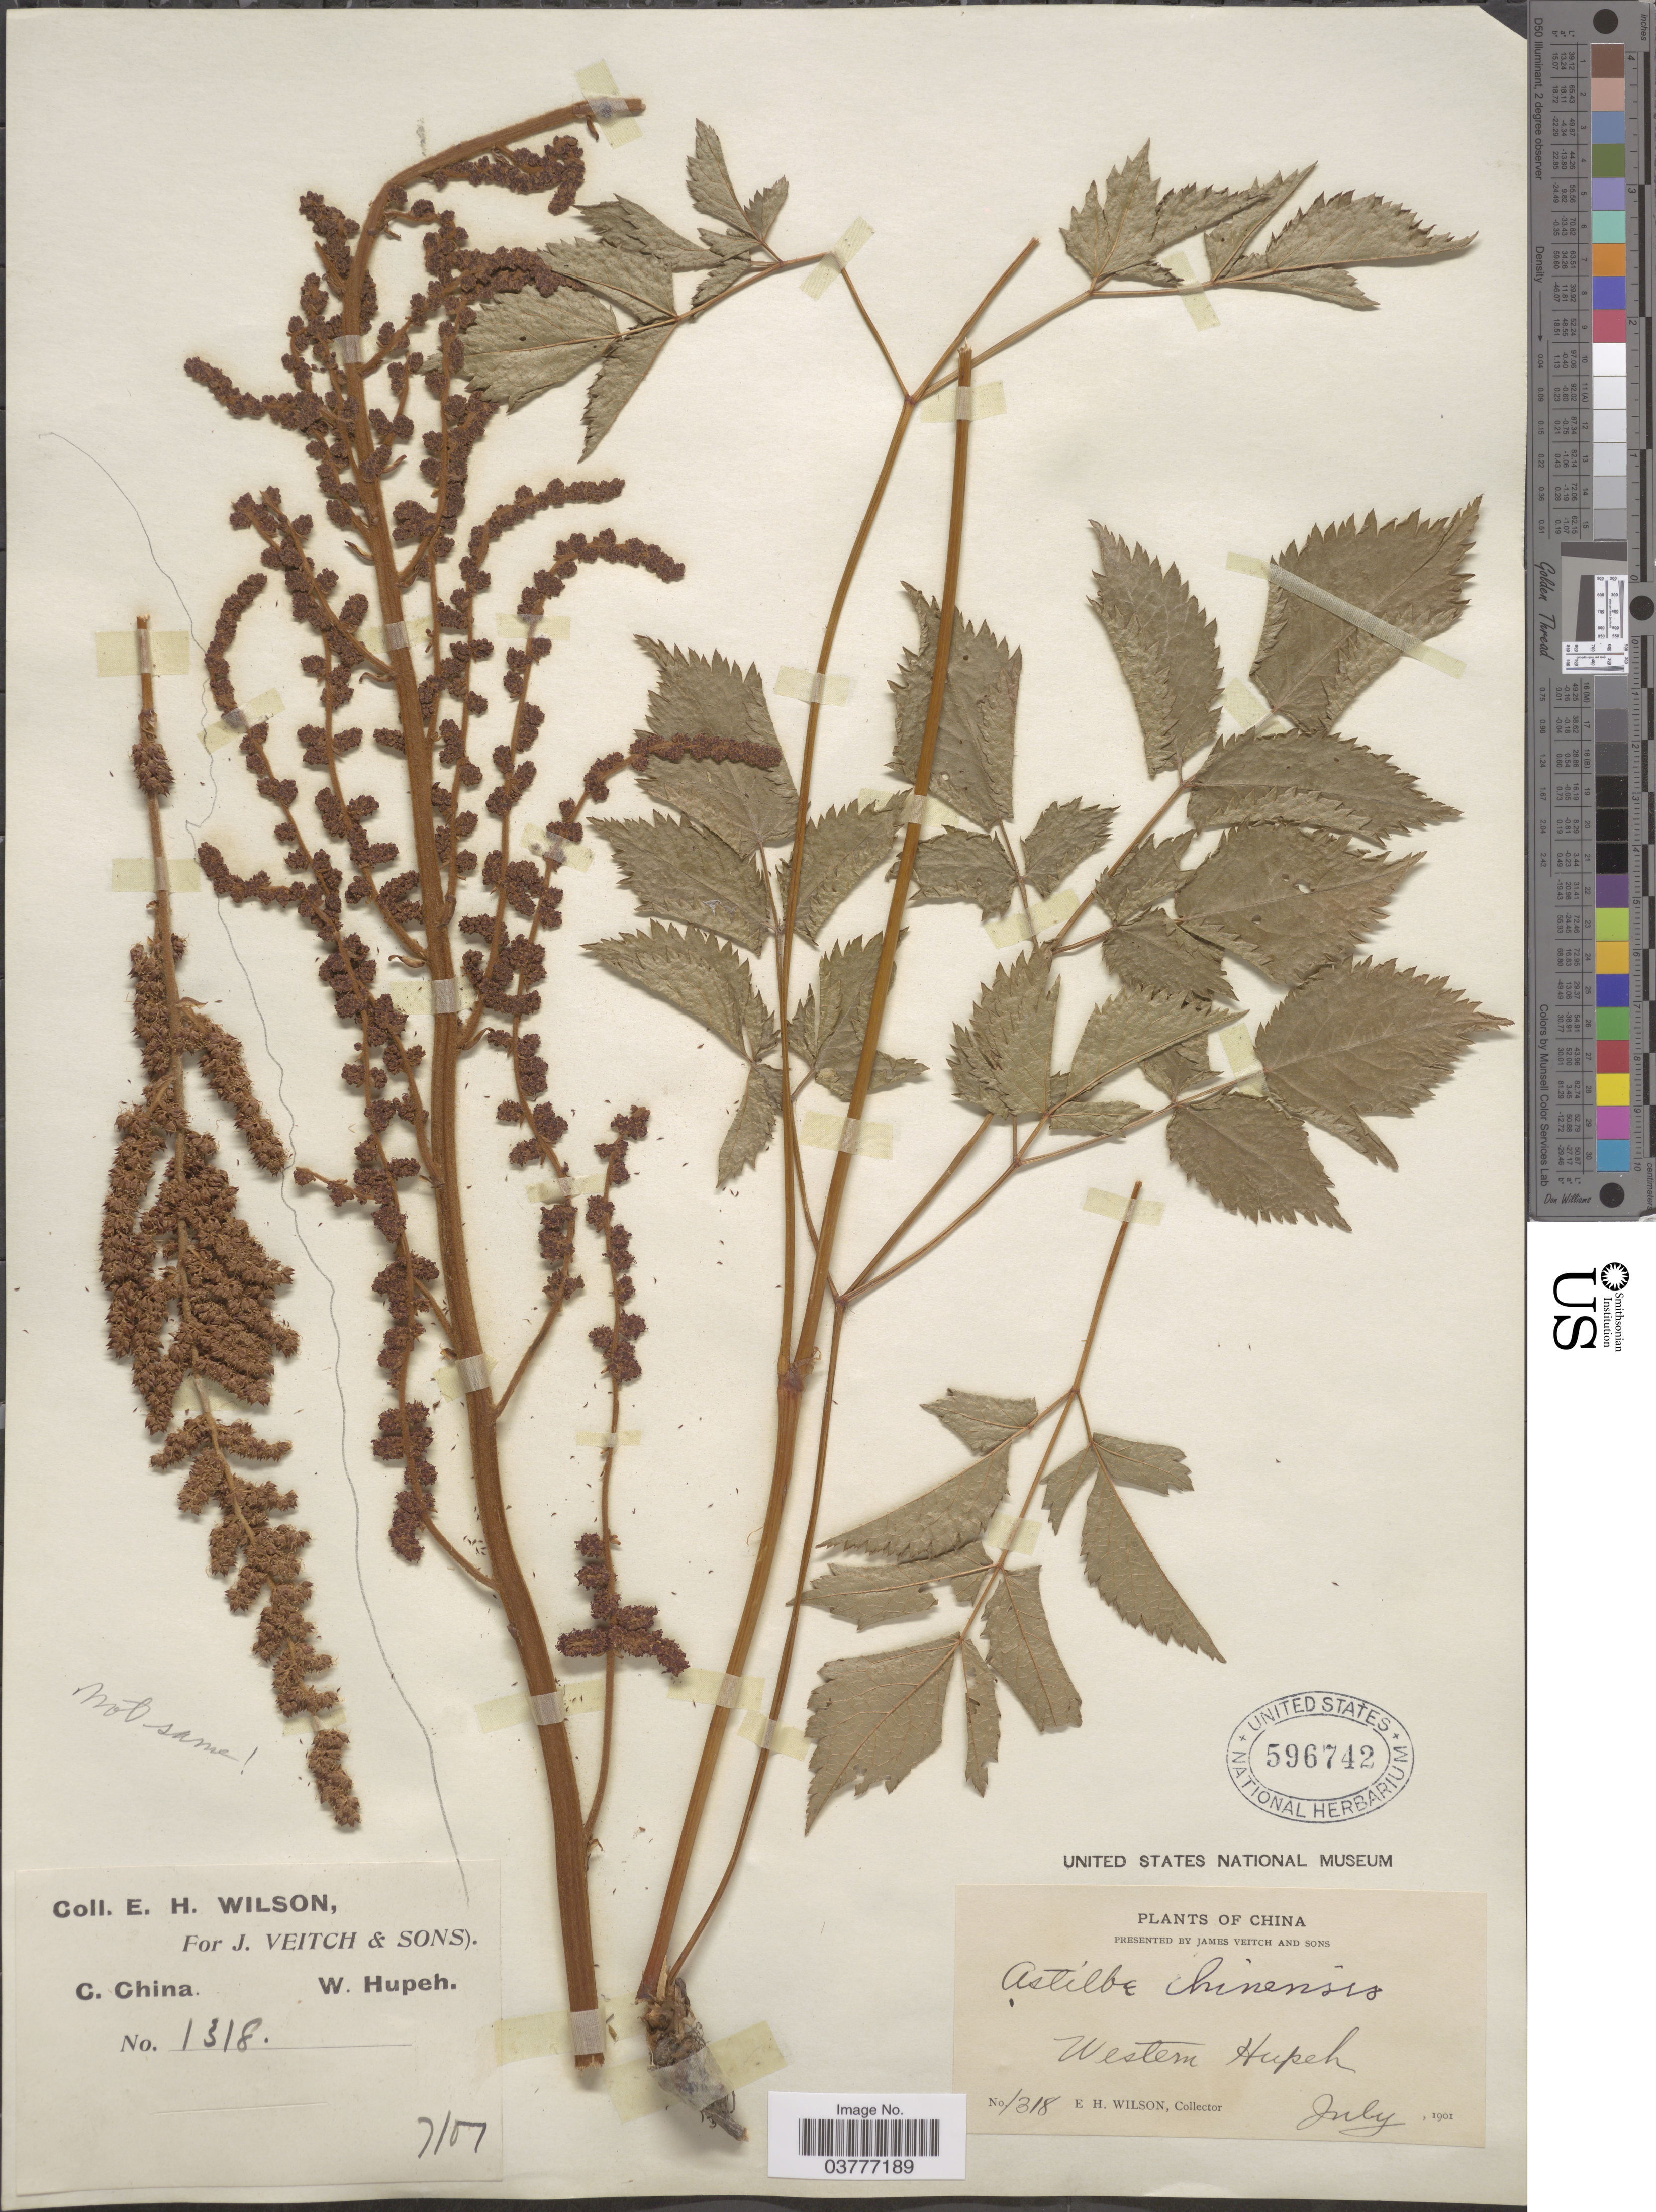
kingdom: Plantae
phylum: Tracheophyta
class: Magnoliopsida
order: Saxifragales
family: Saxifragaceae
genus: Astilbe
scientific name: Astilbe chinensis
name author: (Maxim.) Franch. & Sav.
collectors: E. Wilson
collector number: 1318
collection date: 1901-07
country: China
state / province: Hubei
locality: C. China. Western Hupeh.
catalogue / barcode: US 596742